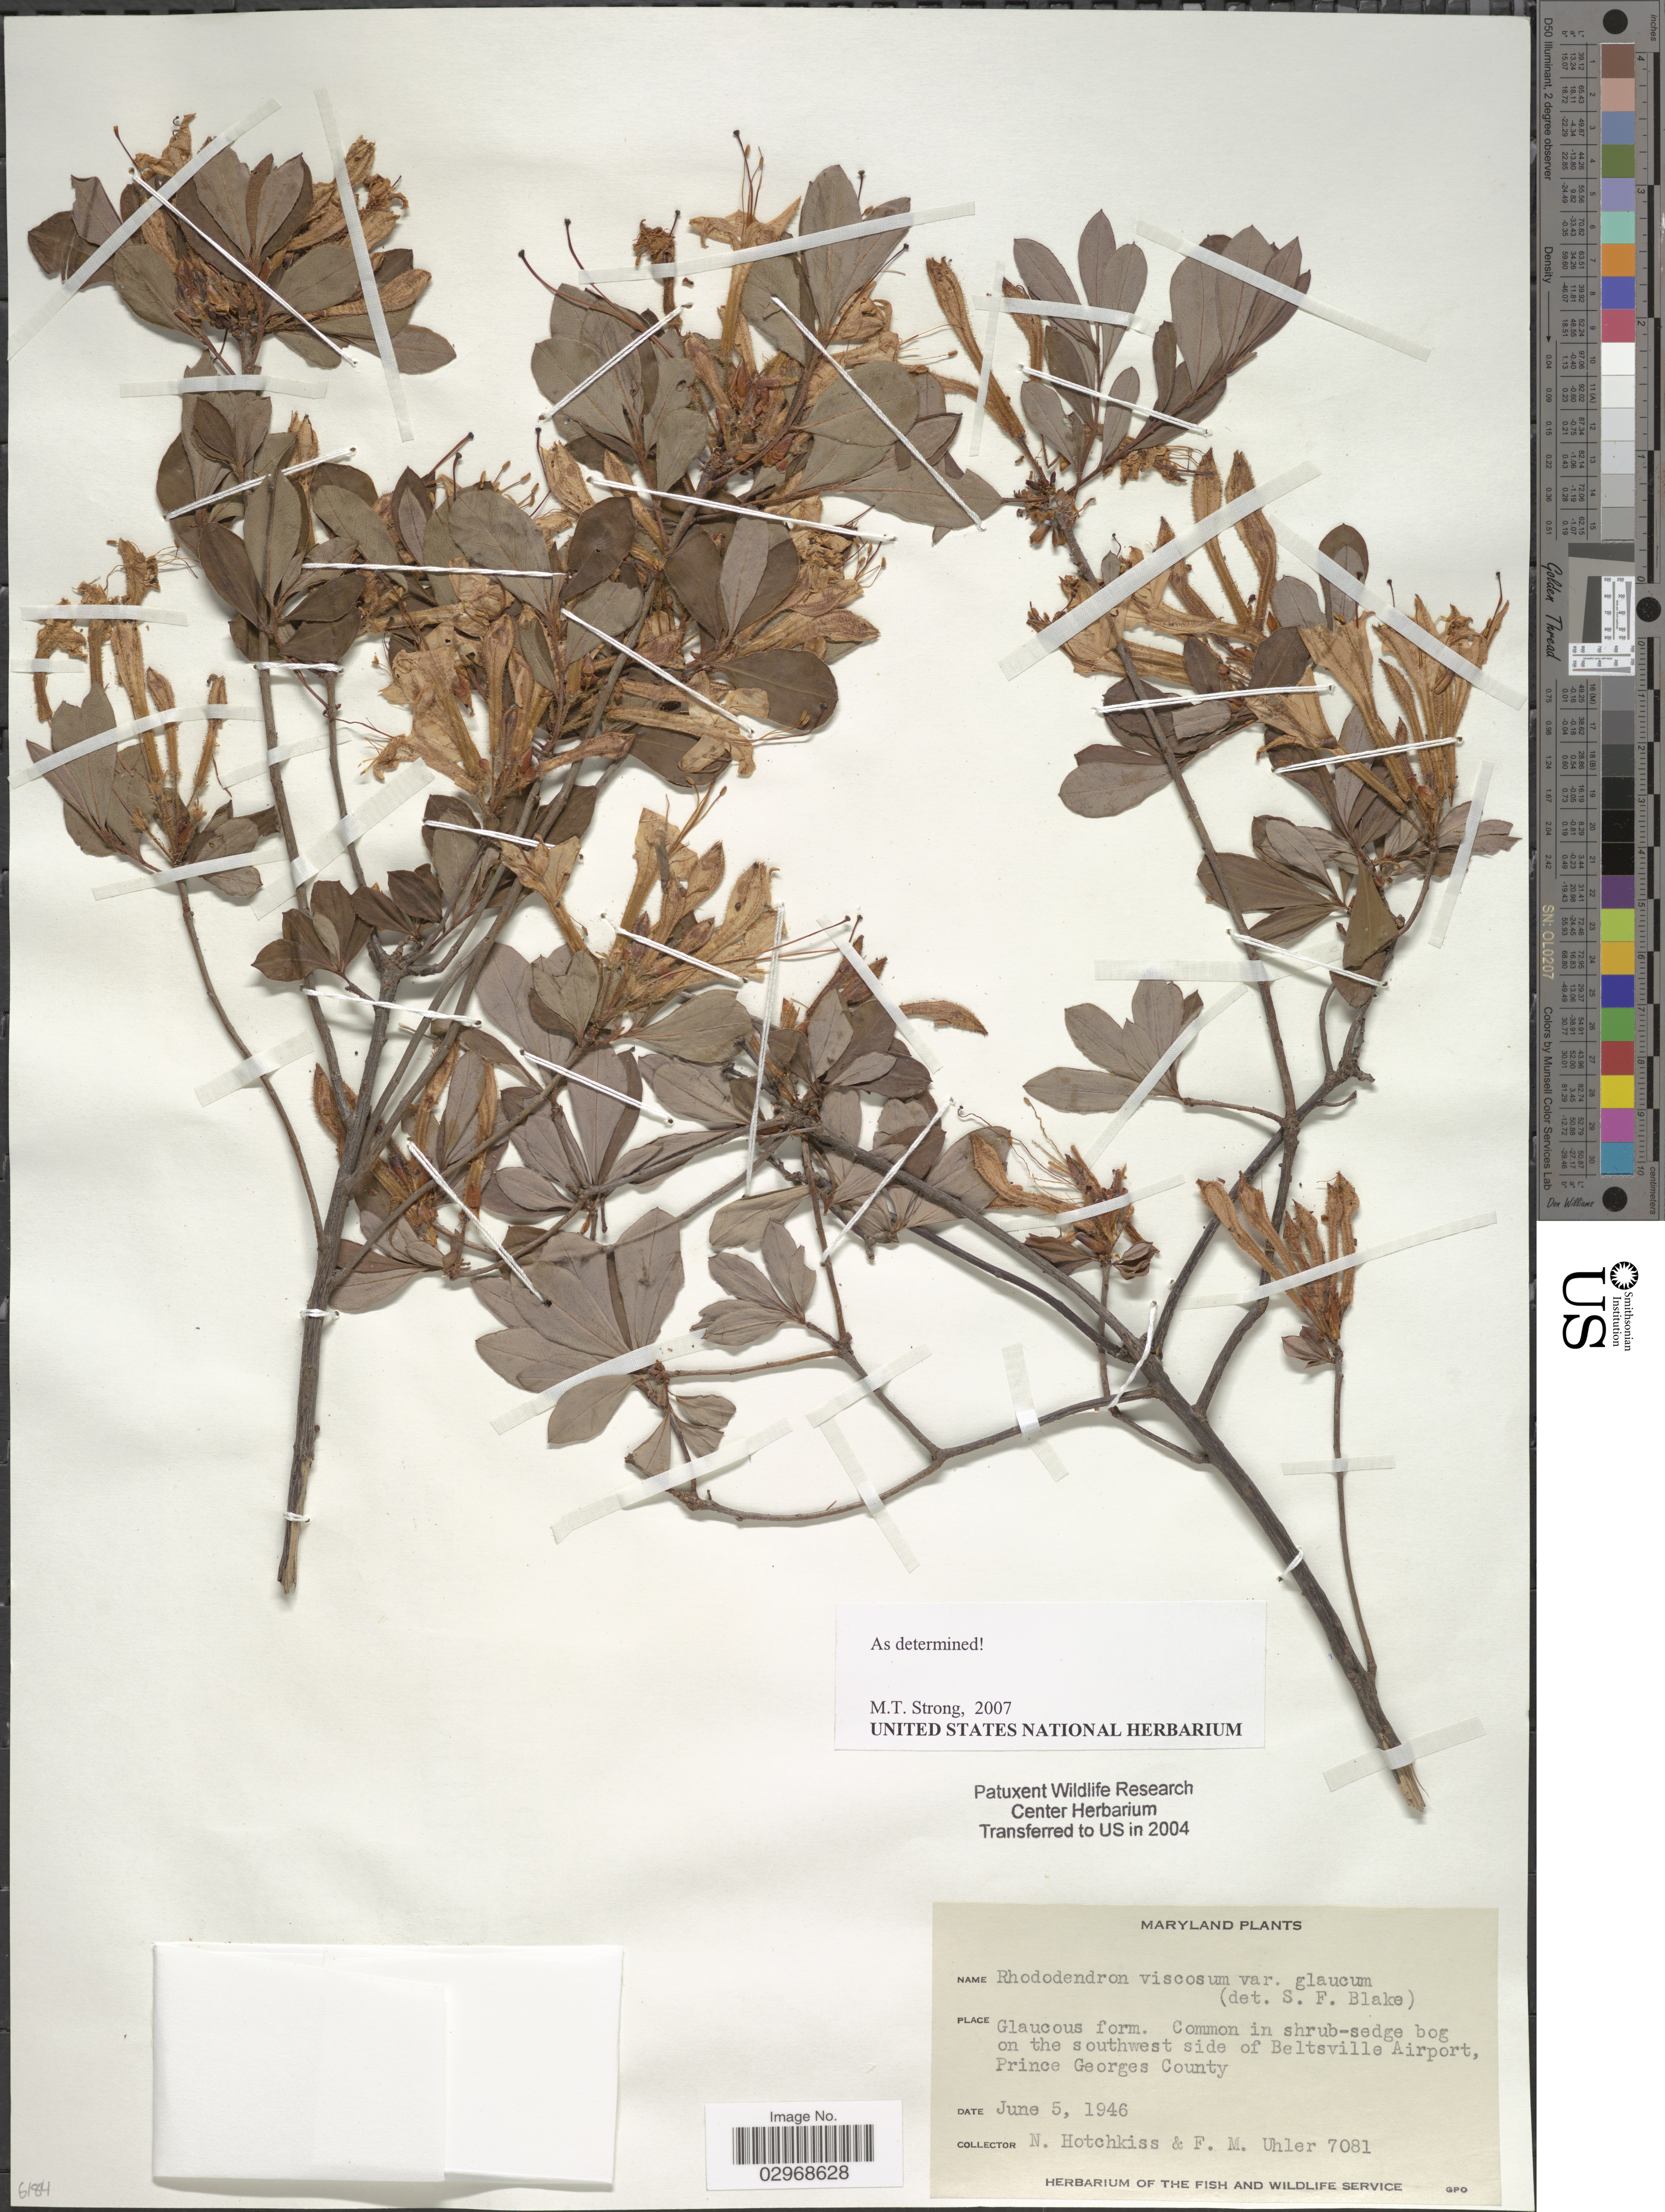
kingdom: Plantae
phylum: Tracheophyta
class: Magnoliopsida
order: Ericales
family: Ericaceae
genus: Rhododendron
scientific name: Rhododendron viscosum var. glaucum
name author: (Aiton) Torr.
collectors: N. Hotchkiss & F. M. Uhler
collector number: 7081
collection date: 1946-06-05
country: United States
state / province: Maryland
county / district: Prince Georges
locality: On the southwest side of Beltsville Airport,